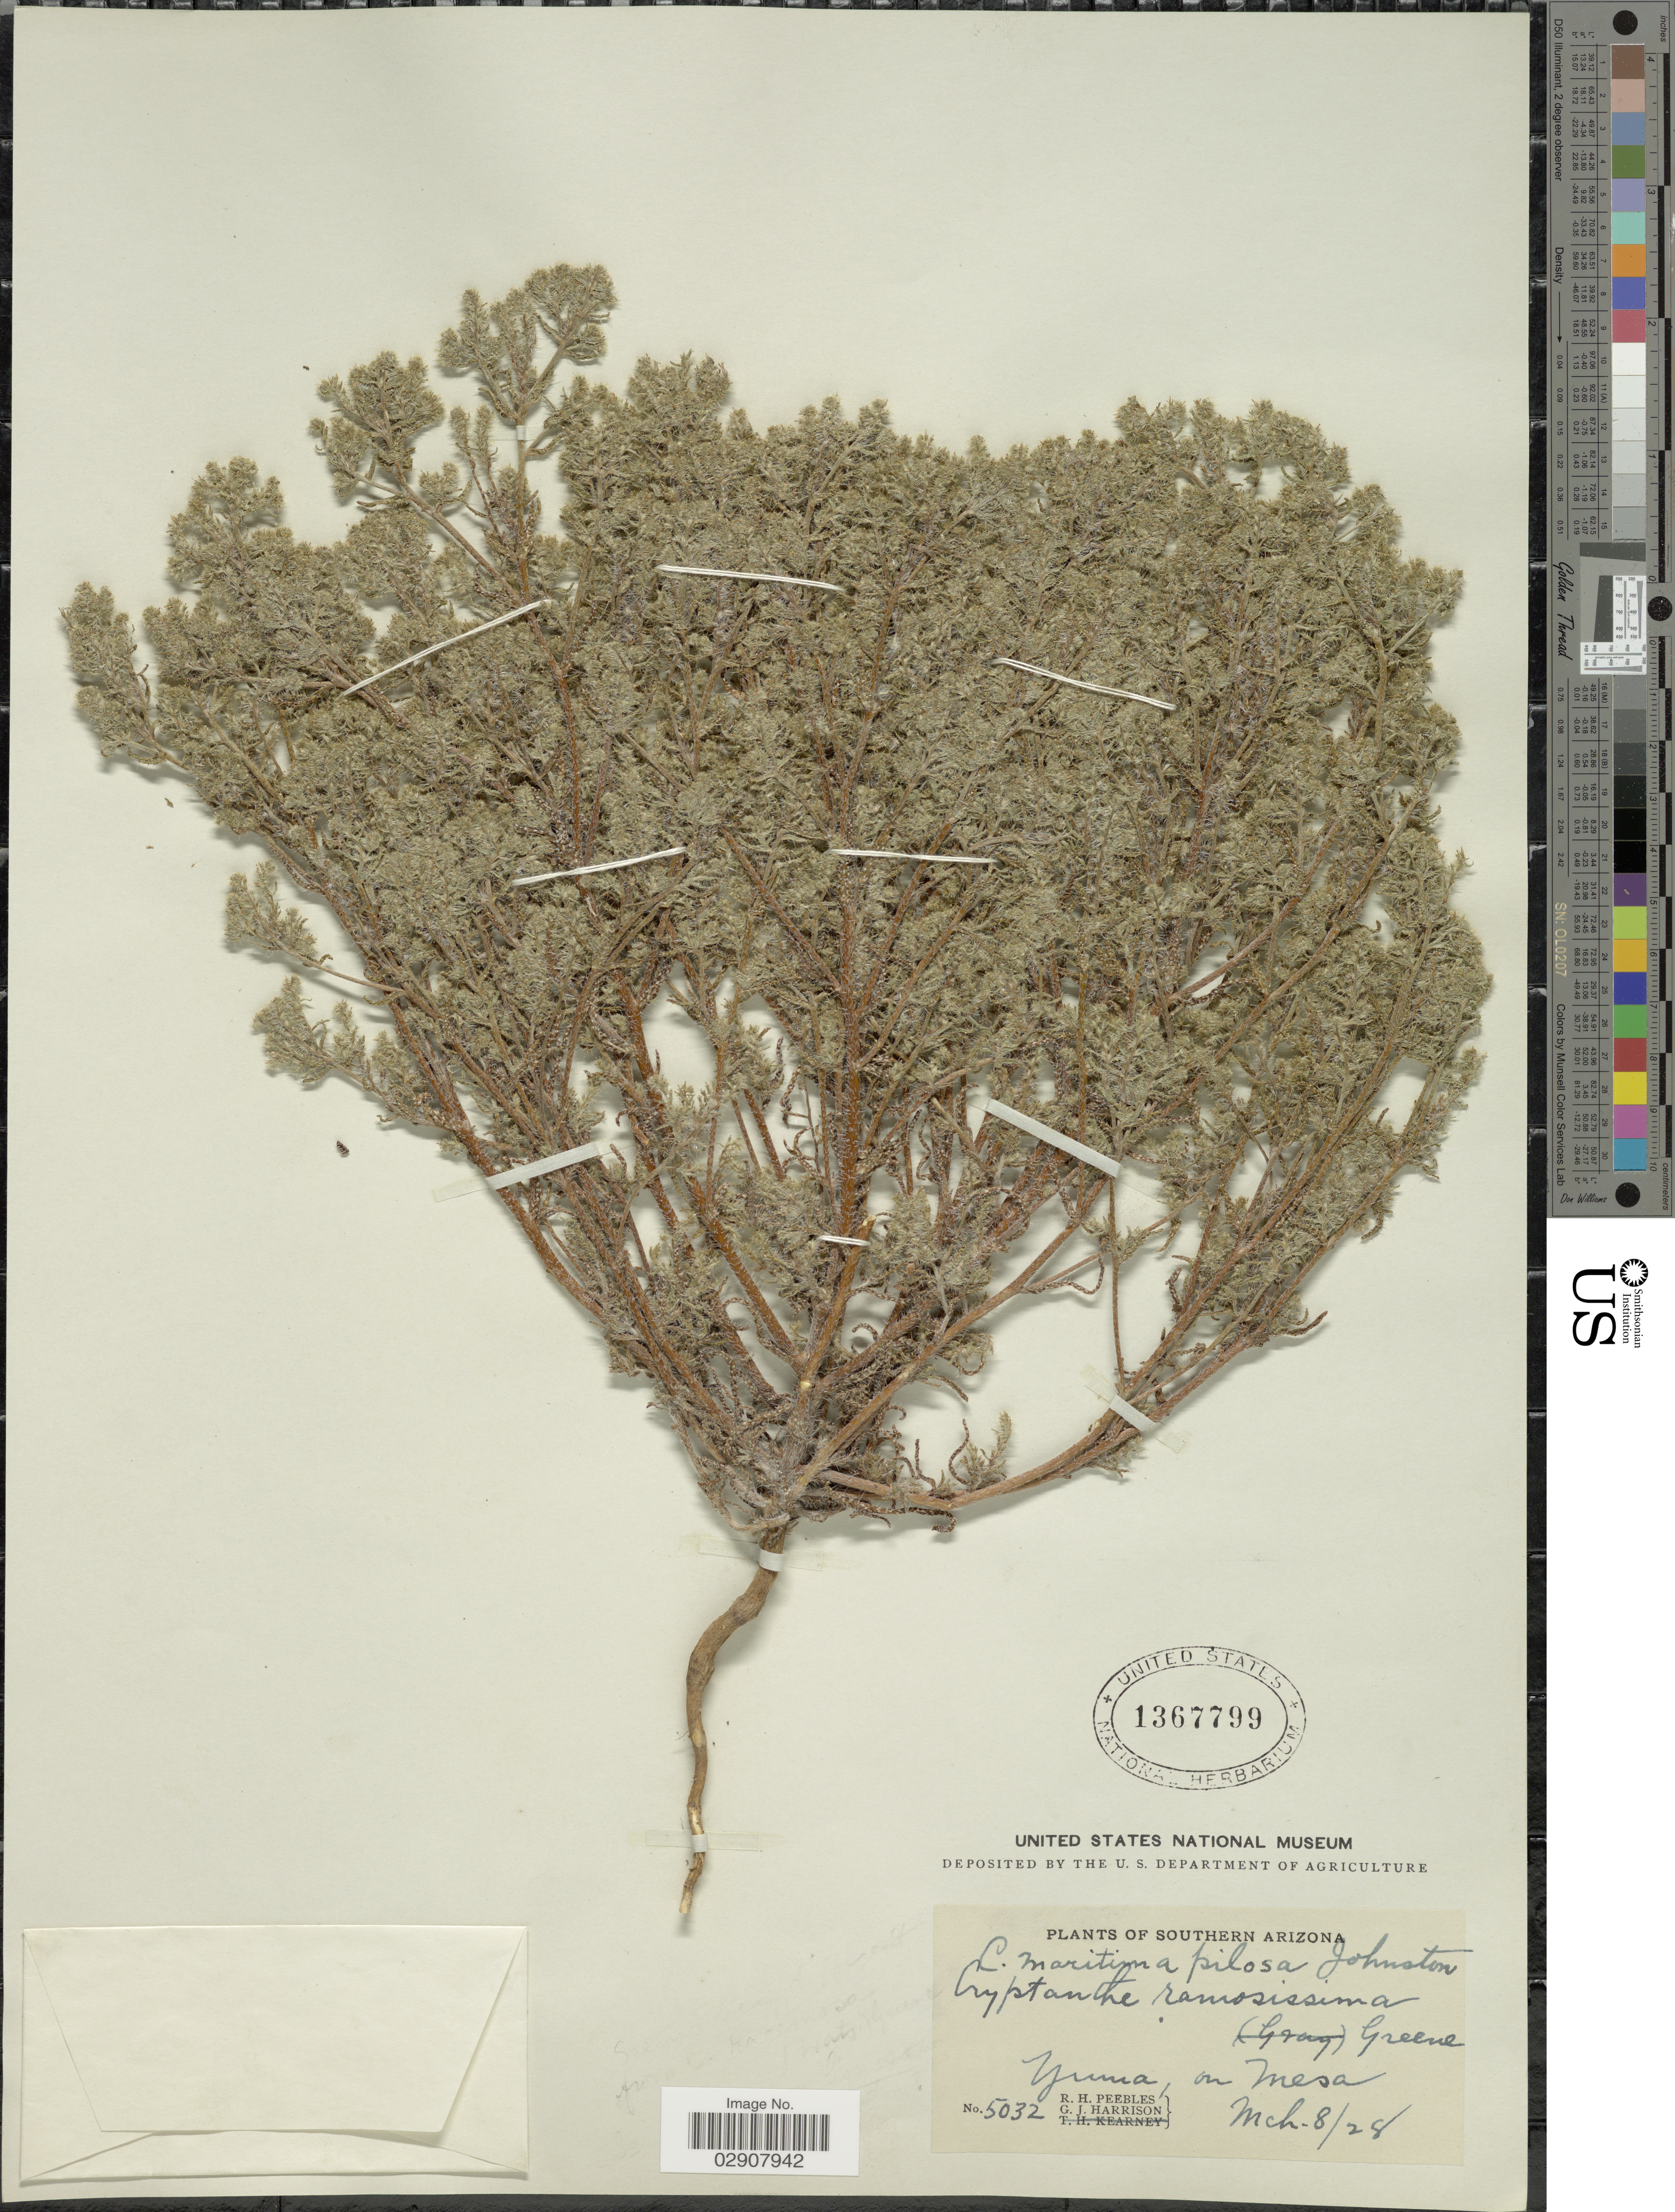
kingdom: Plantae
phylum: Tracheophyta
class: Magnoliopsida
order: Boraginales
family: Boraginaceae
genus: Cryptantha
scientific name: Cryptantha maritima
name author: (Greene) Greene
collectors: R. H. Peebles & G. J. Harrison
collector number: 5032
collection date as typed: Transcribed d/m/y: 8/3/28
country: United States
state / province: Arizona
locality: Yuma, on Mesa. Southern Arizona.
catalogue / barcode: US 1367799